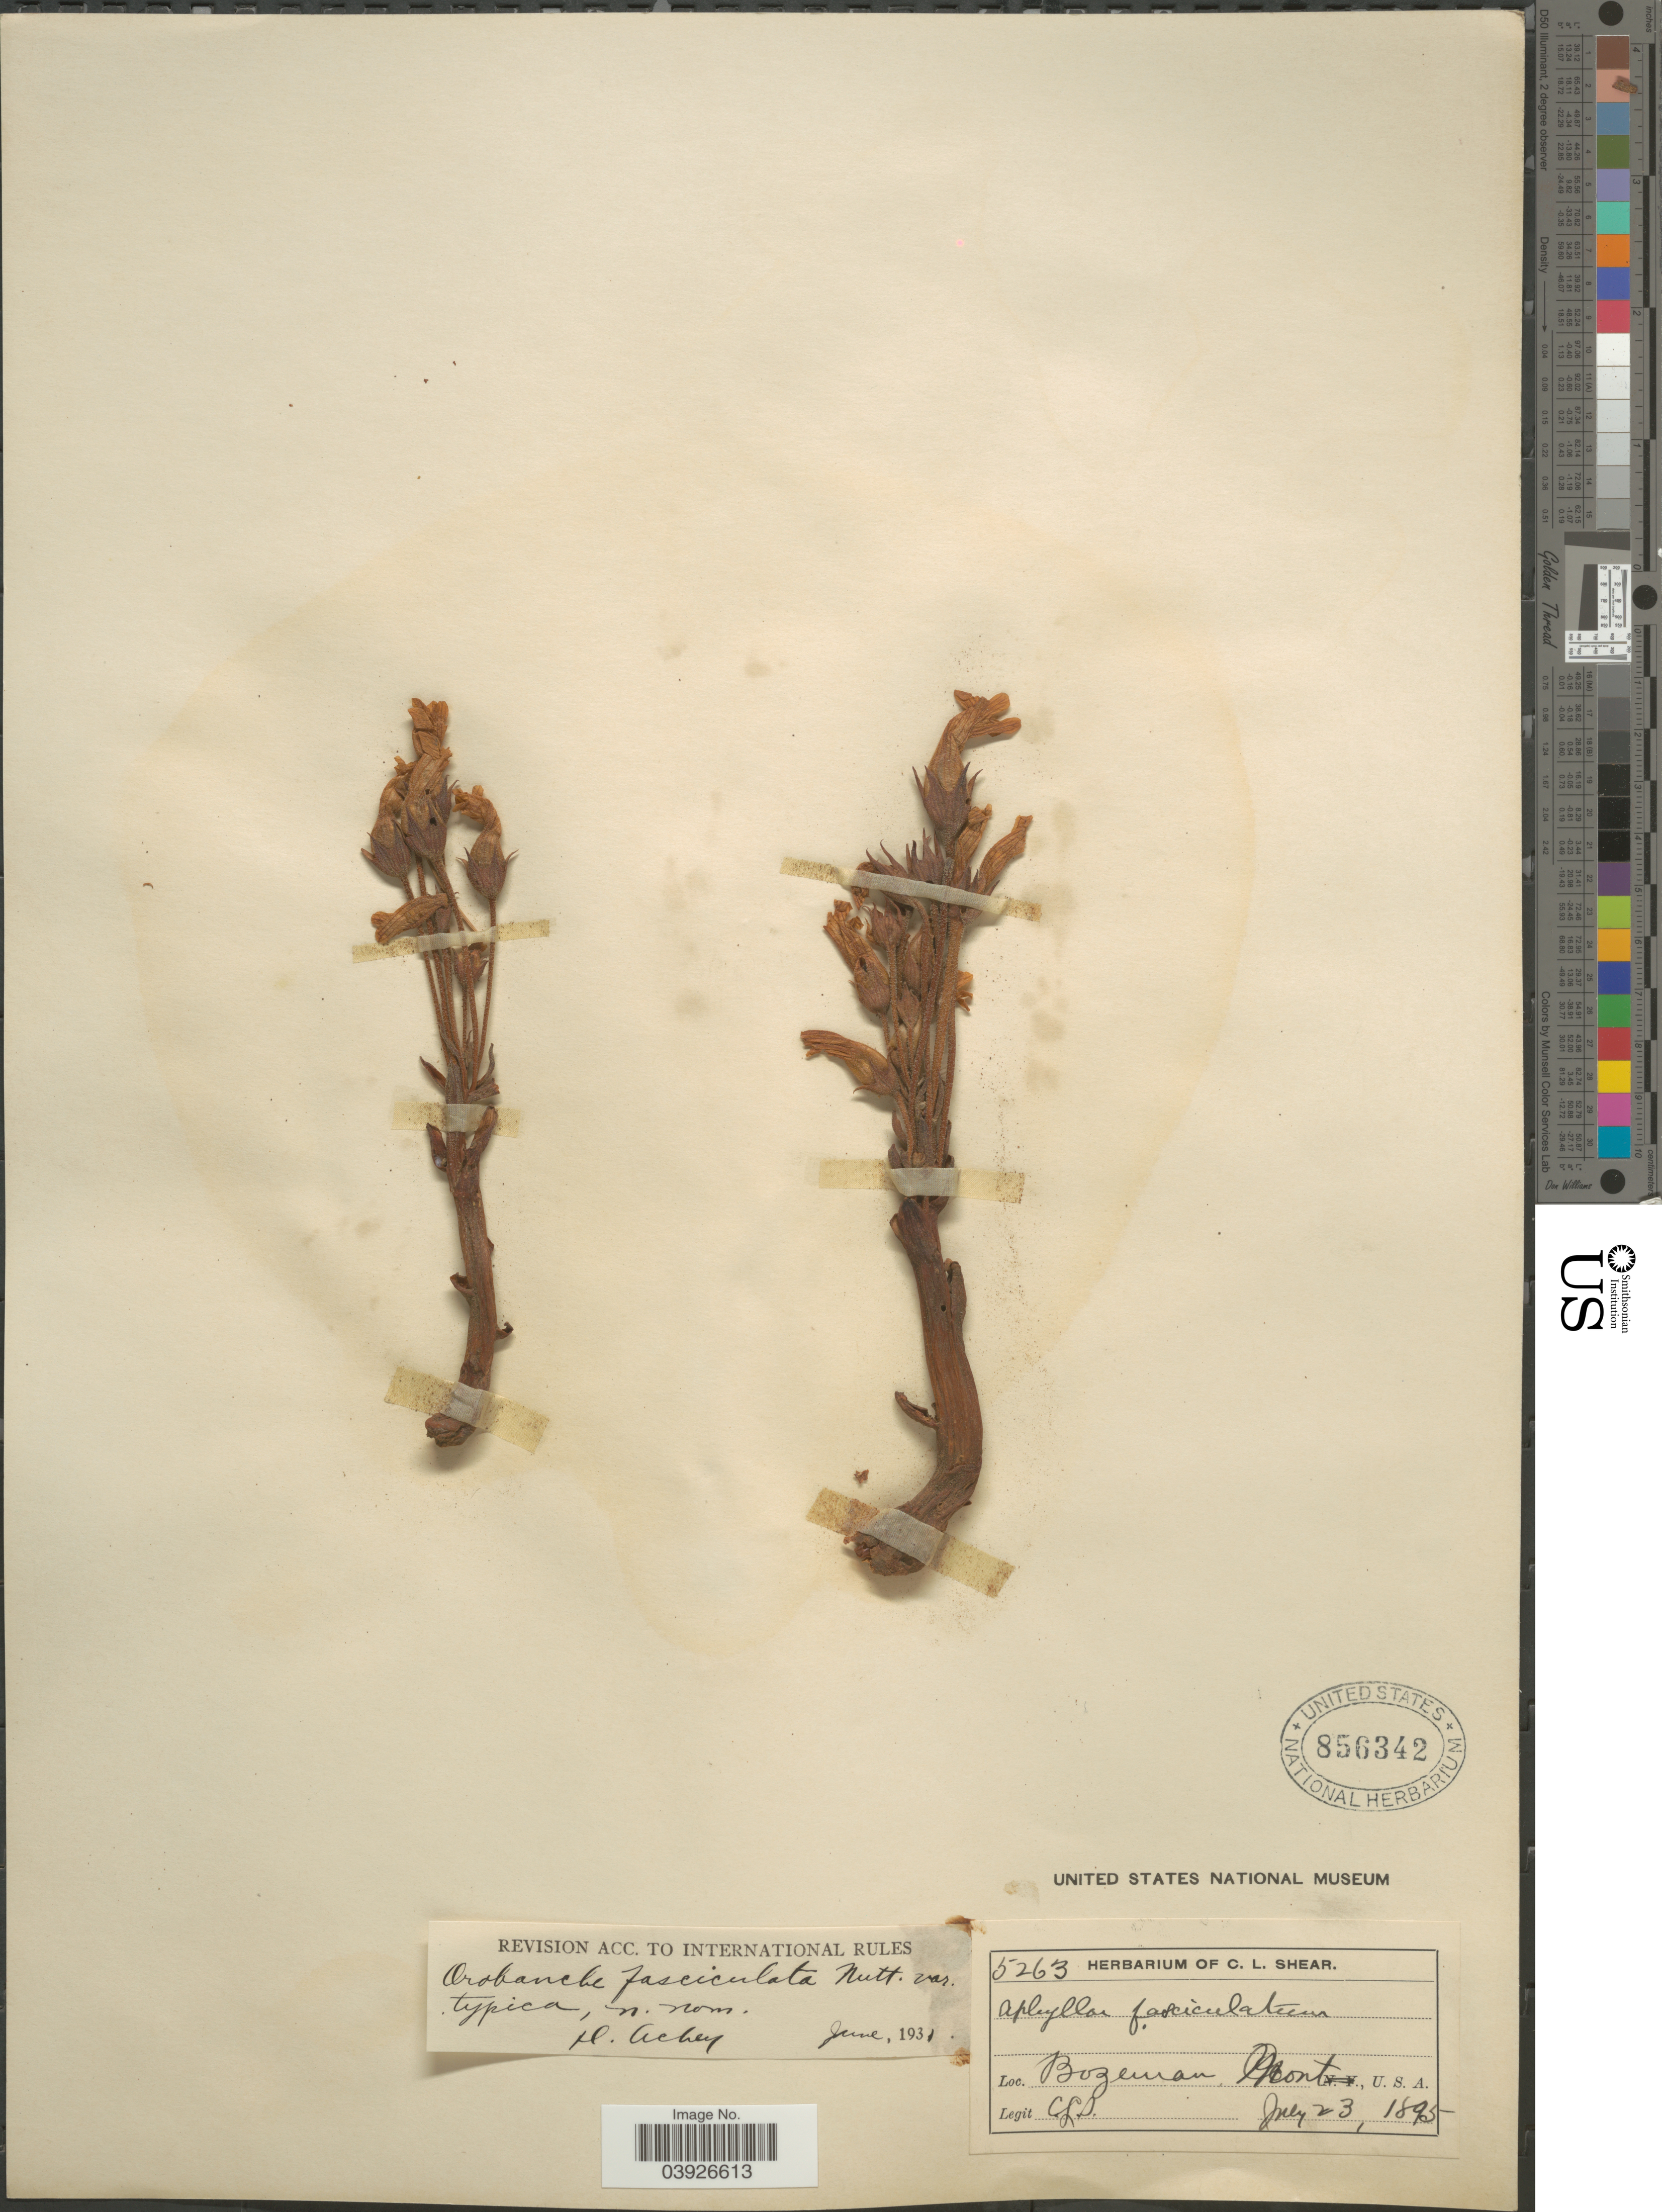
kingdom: Plantae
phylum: Tracheophyta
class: Magnoliopsida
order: Lamiales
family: Orobanchaceae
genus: Aphyllon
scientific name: Aphyllon fasciculatum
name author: (Nutt.) Torr. & A. Gray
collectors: C. L. Shear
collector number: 5263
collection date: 1895-07-23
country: United States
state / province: Montana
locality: Bozeman.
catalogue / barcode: US 856342